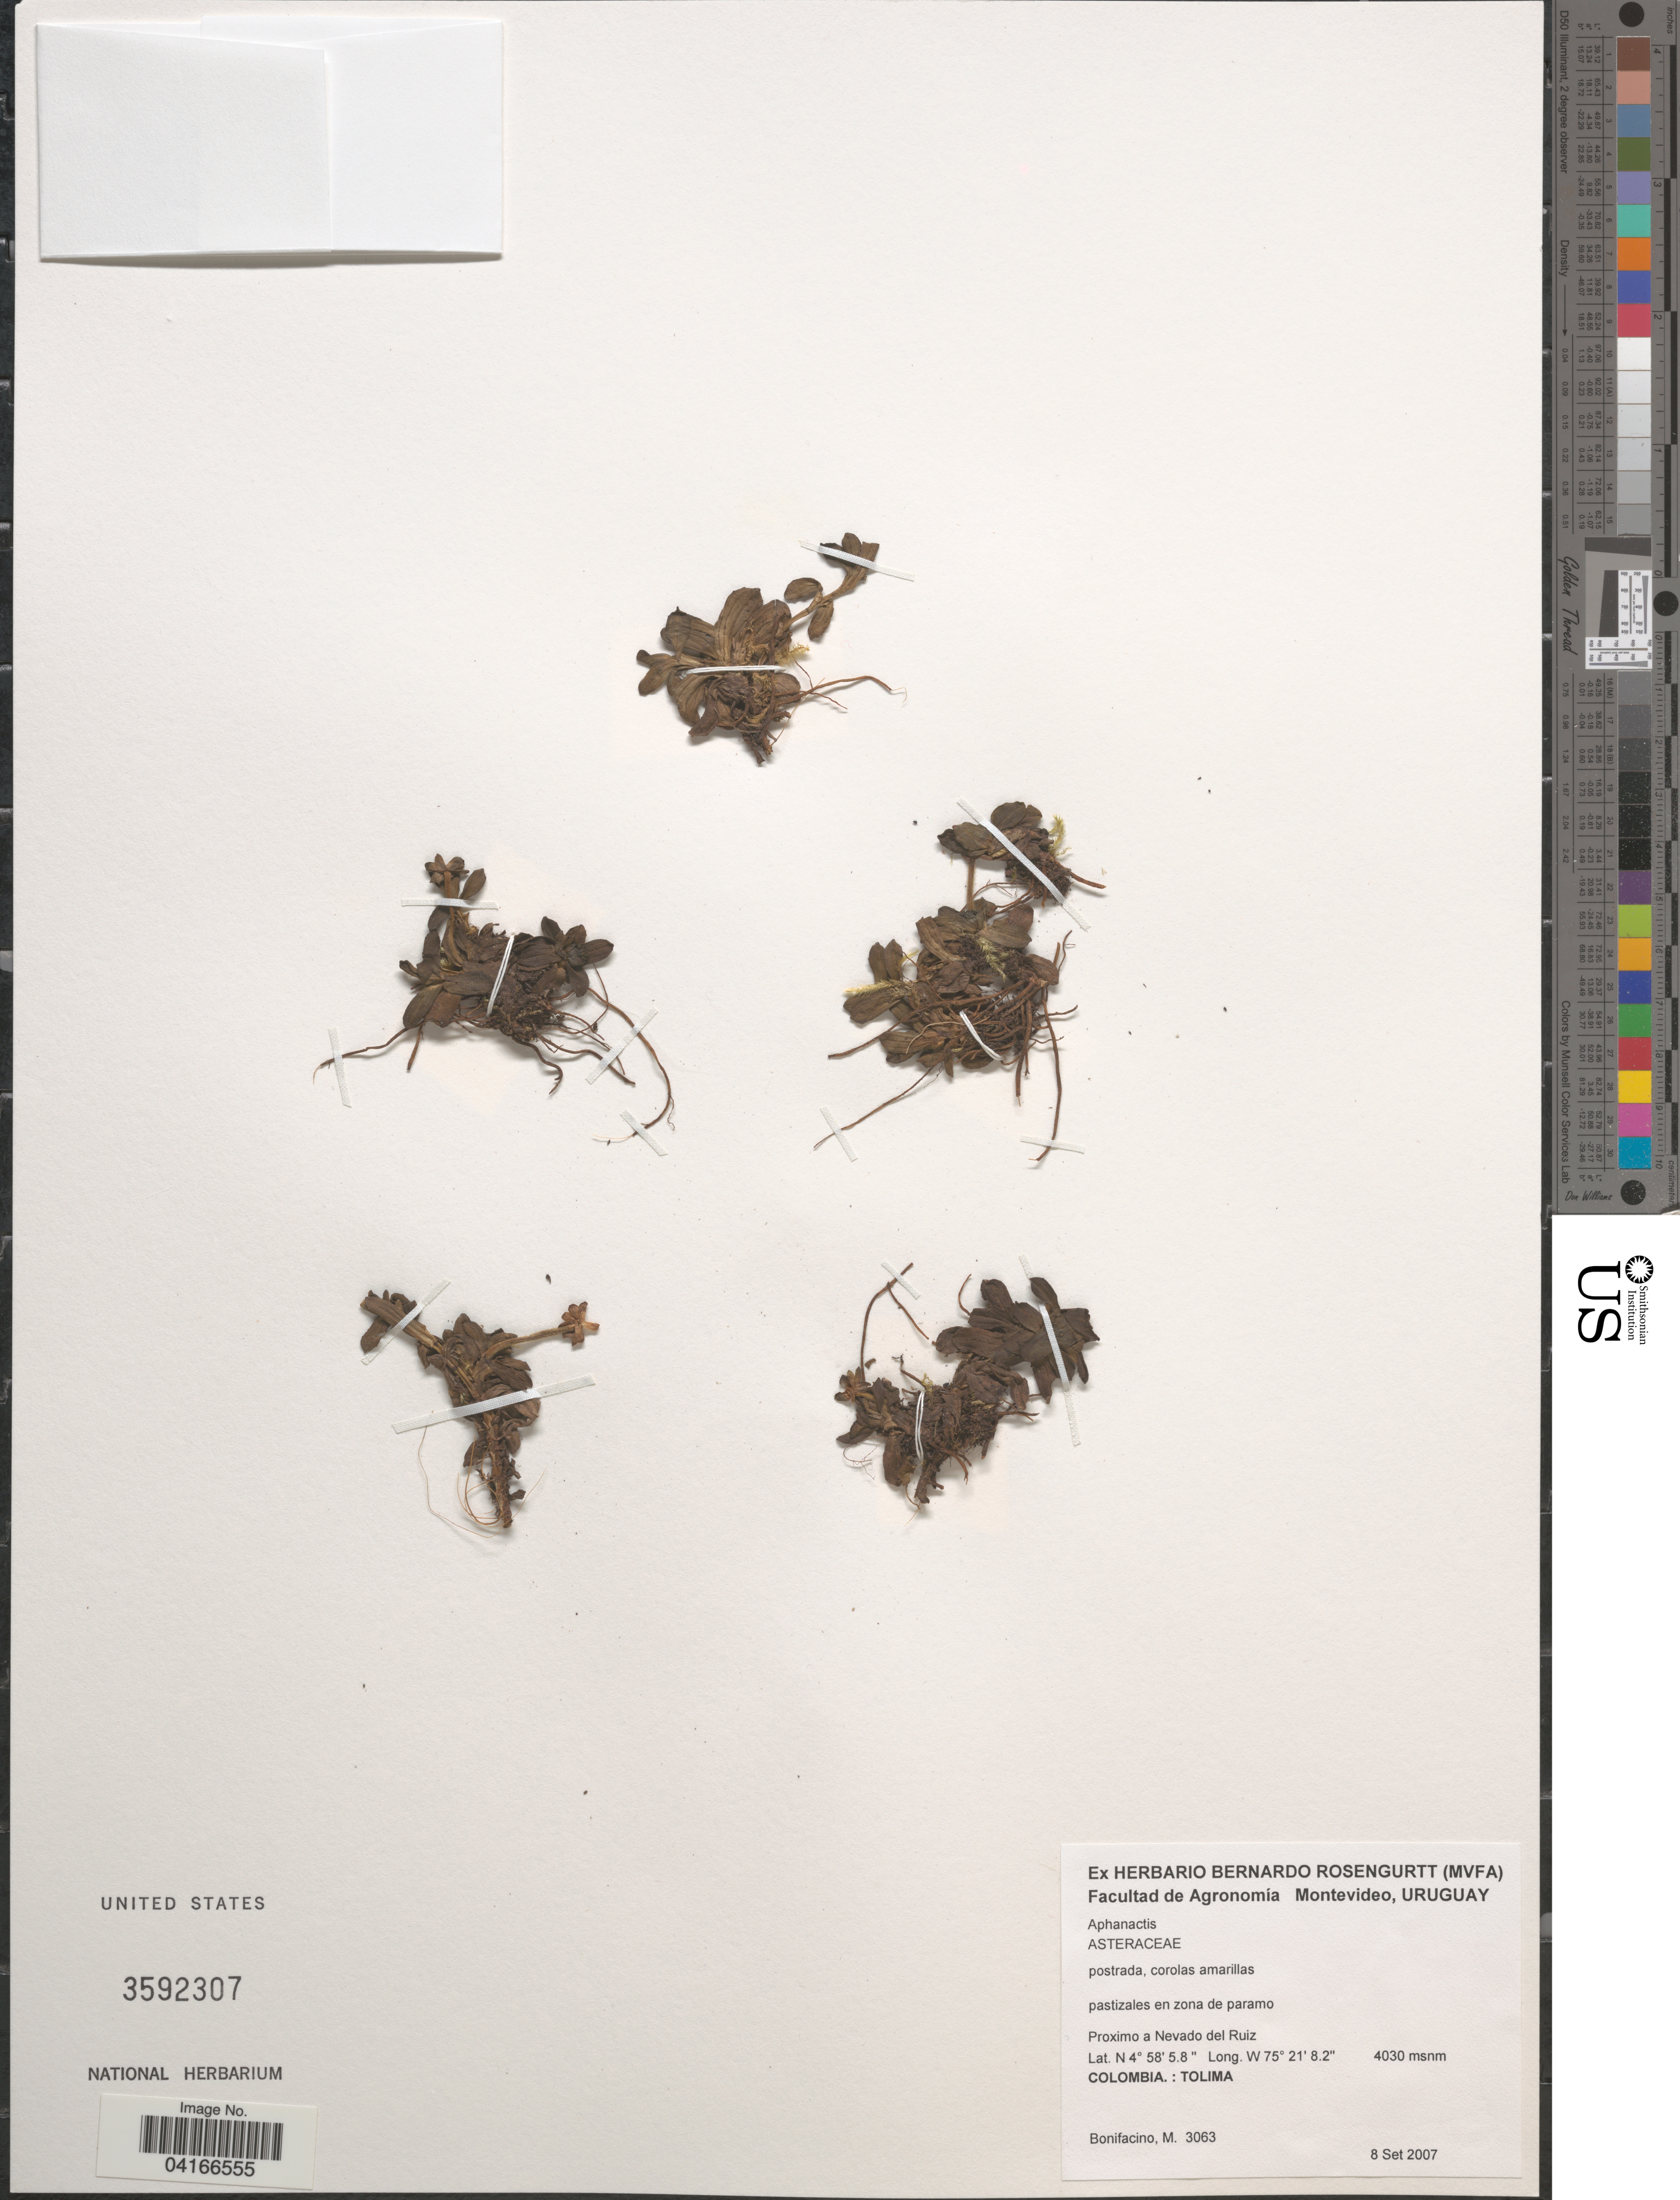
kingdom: Plantae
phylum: Tracheophyta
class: Magnoliopsida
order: Asterales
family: Asteraceae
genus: Aphanactis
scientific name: Aphanactis sp.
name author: (Longpe) B.L. Turner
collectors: M. Bonifacino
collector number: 3063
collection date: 2007-09-08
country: Colombia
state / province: Tolima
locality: Proximo a Nevado del Ruiz.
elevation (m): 4030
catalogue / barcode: US 3592307